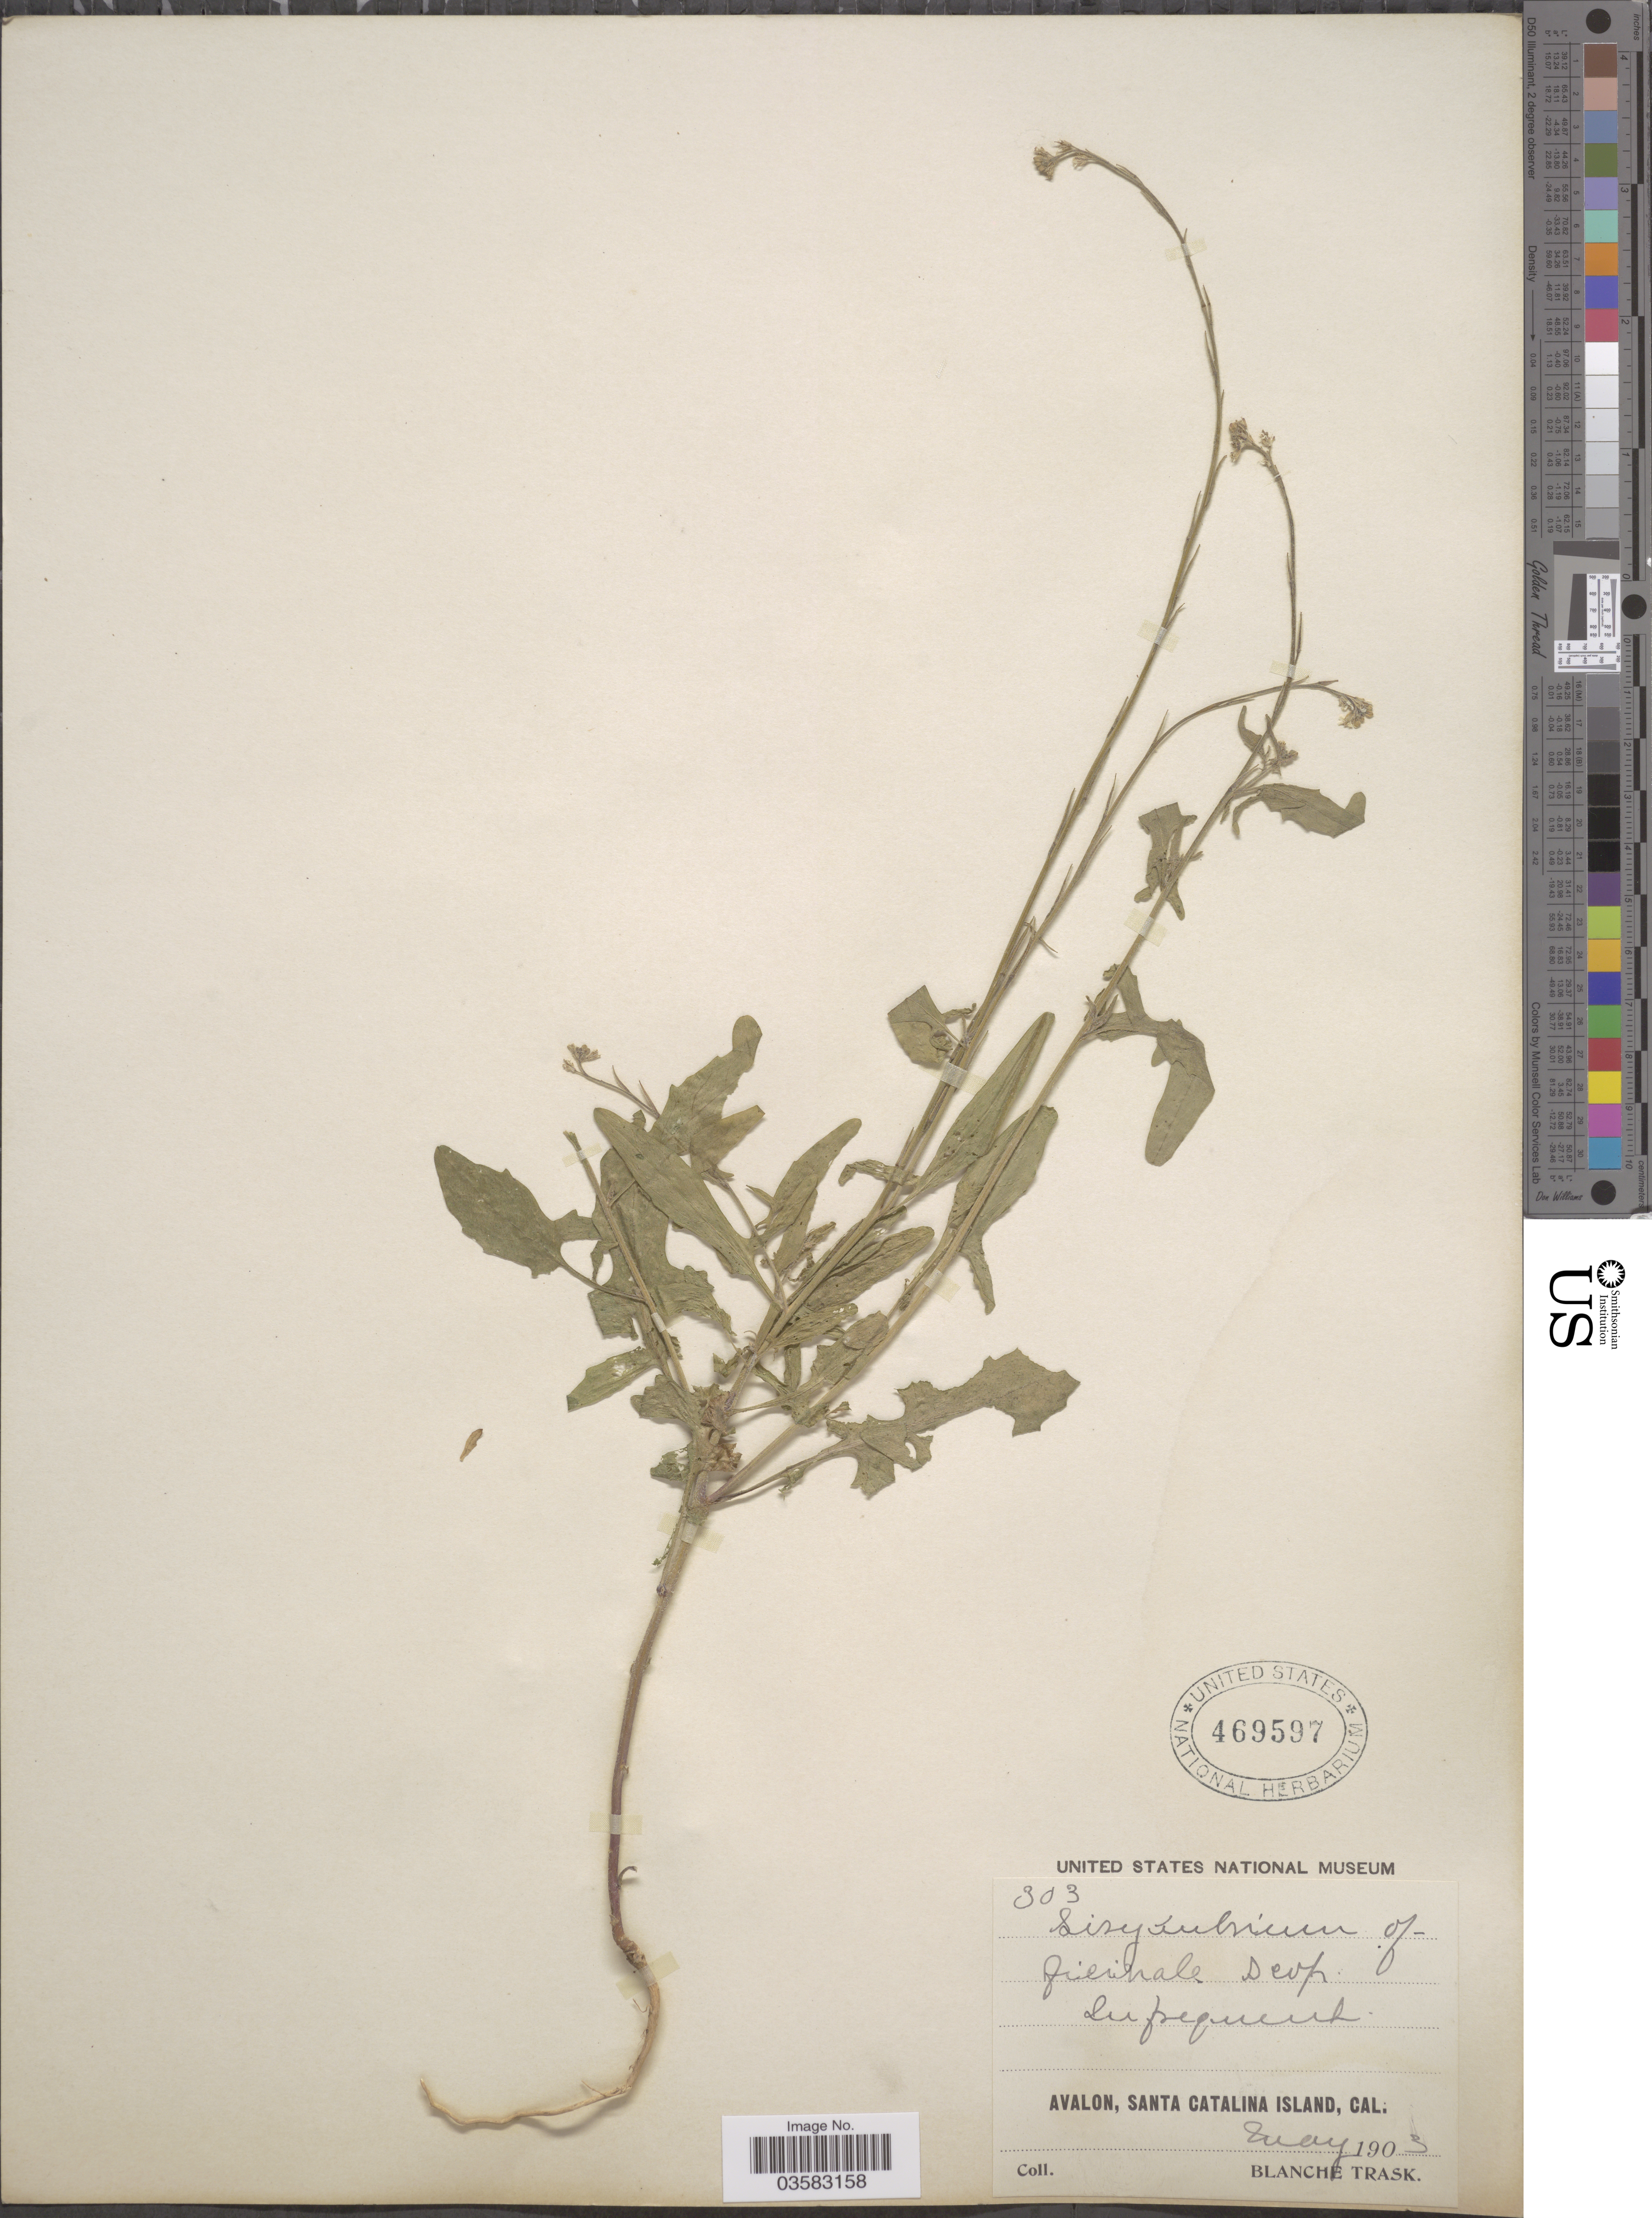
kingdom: Plantae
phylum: Tracheophyta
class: Magnoliopsida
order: Brassicales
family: Brassicaceae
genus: Sisymbrium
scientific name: Sisymbrium officinale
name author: (L.) Scop.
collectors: B. Trask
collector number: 303*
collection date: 1903-05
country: United States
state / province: California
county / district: Los Angeles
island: Santa Catalina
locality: Avalon, Santa Catalina Island.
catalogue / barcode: US 469597